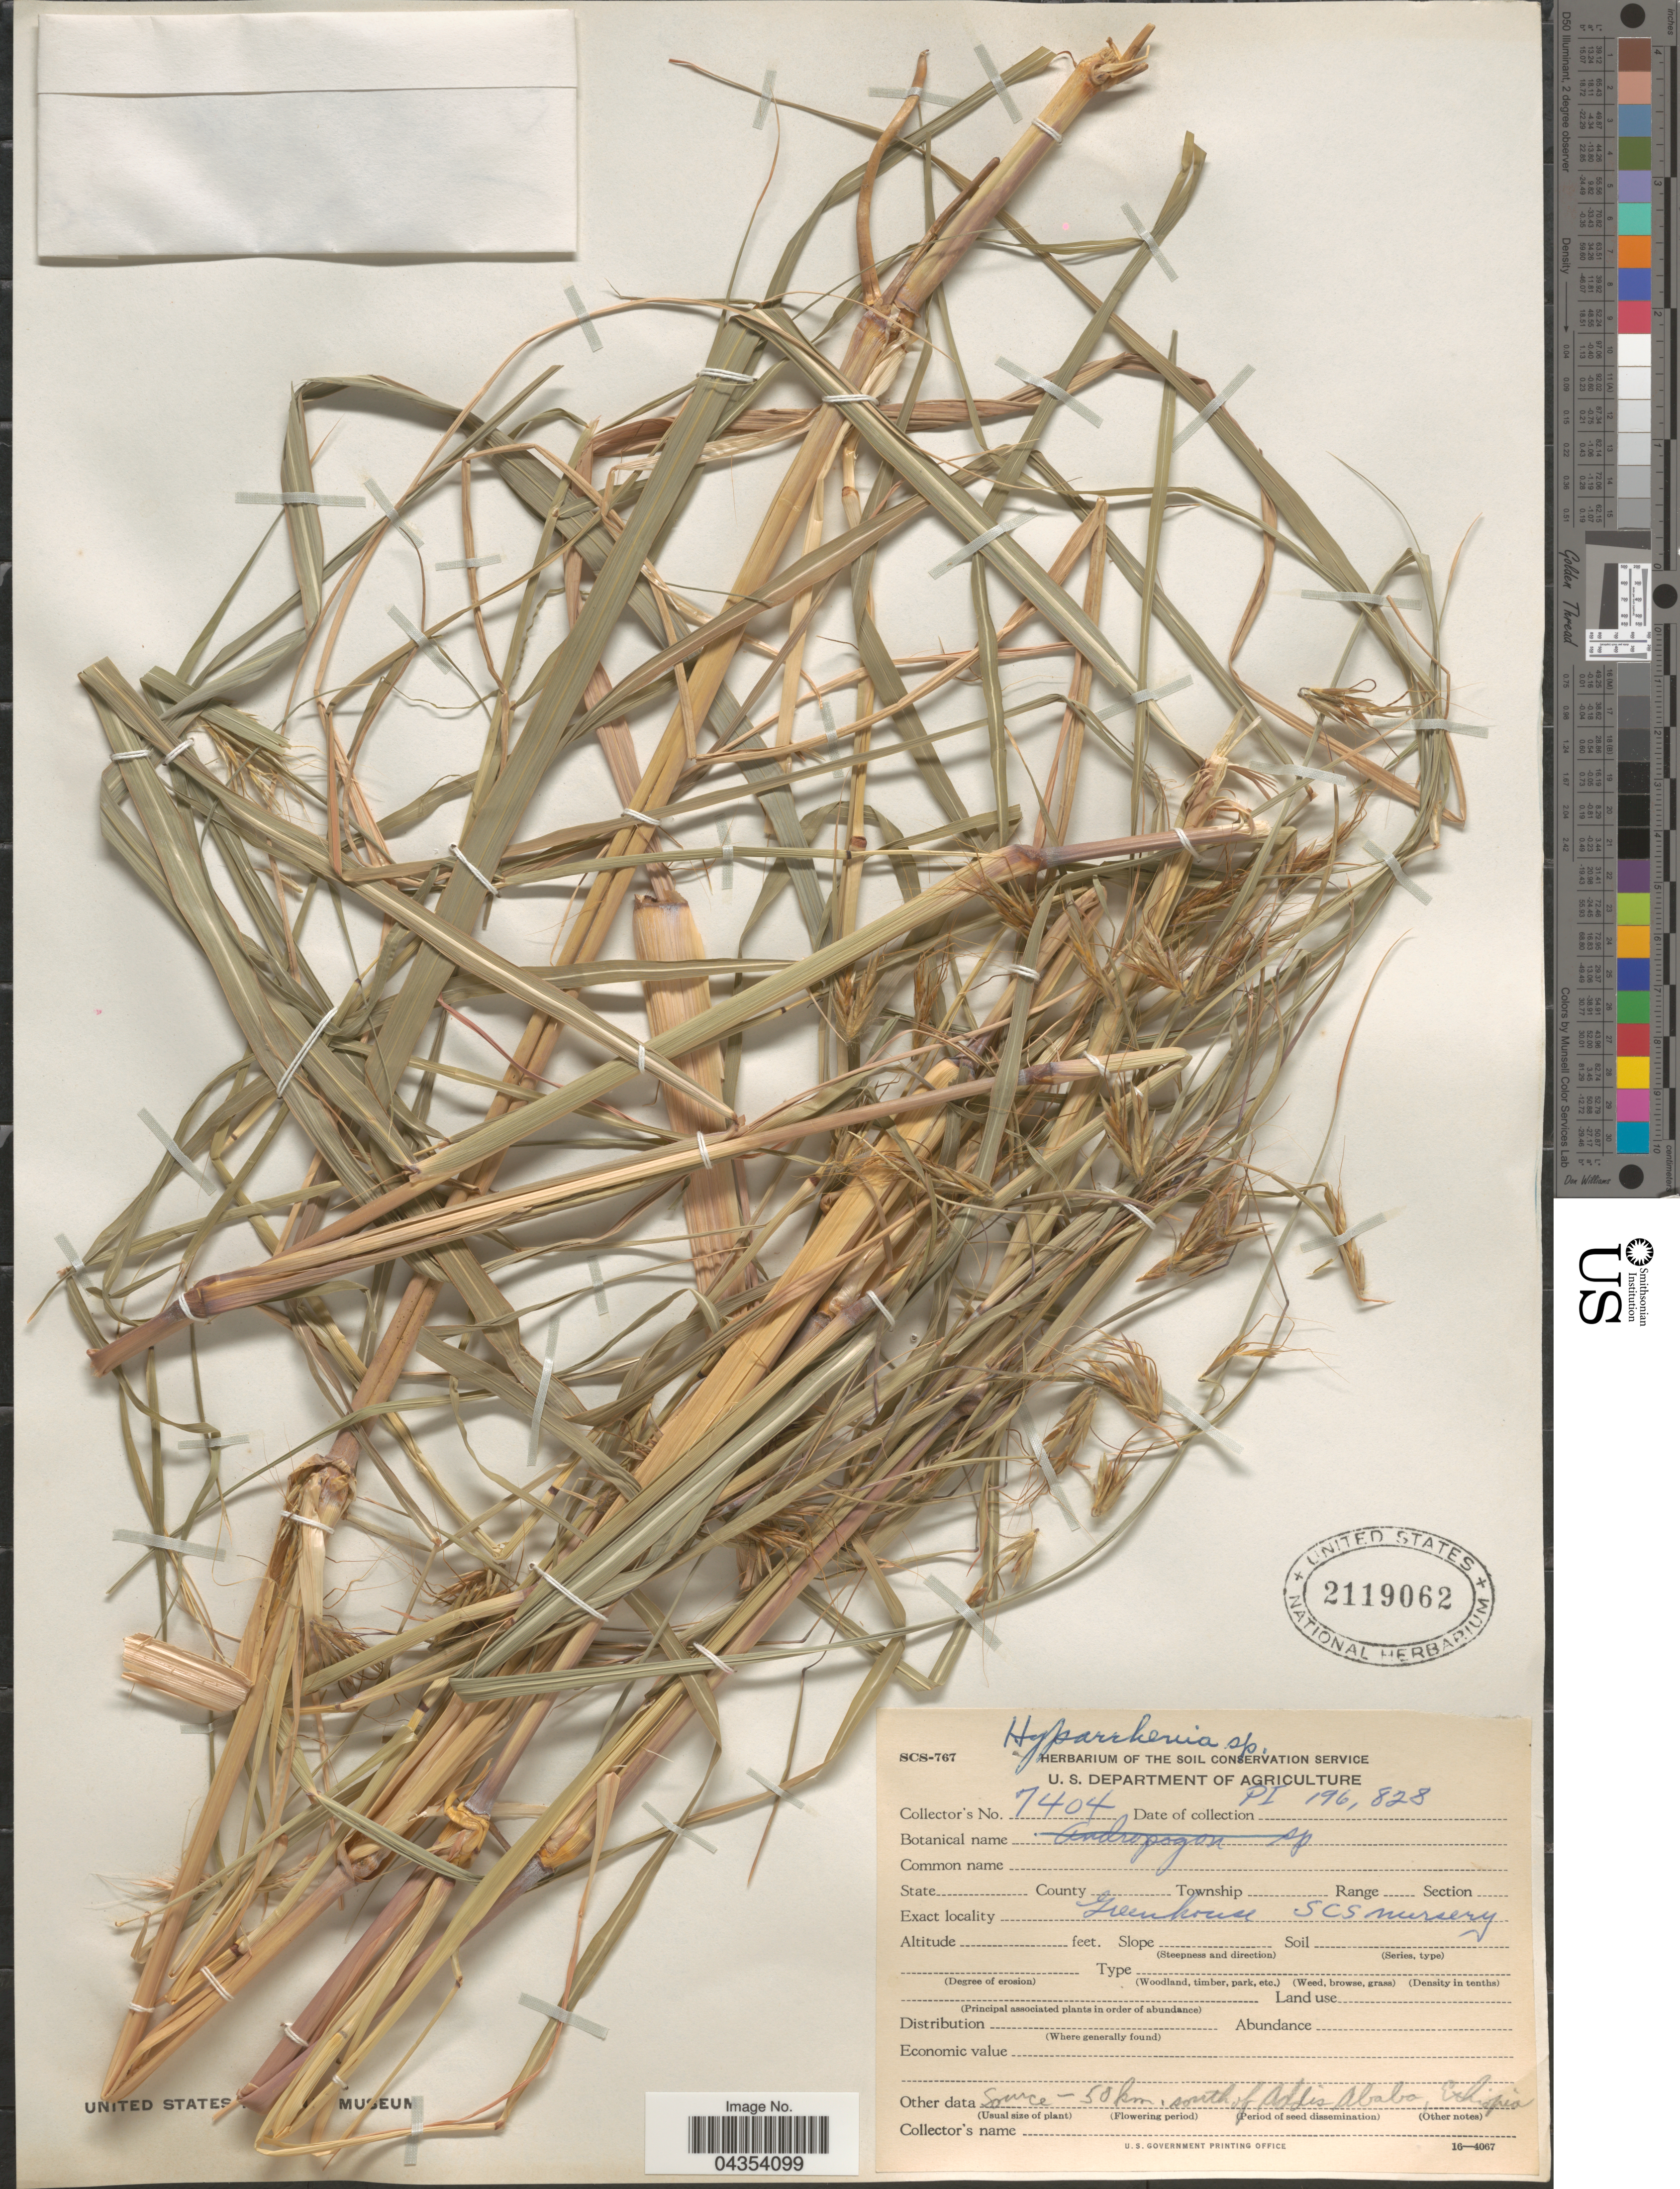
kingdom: Plantae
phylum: Tracheophyta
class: Liliopsida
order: Poales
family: Poaceae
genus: Hyparrhenia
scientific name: Hyparrhenia sp.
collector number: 7404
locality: Greenhouse SCS nursery.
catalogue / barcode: US 2119062